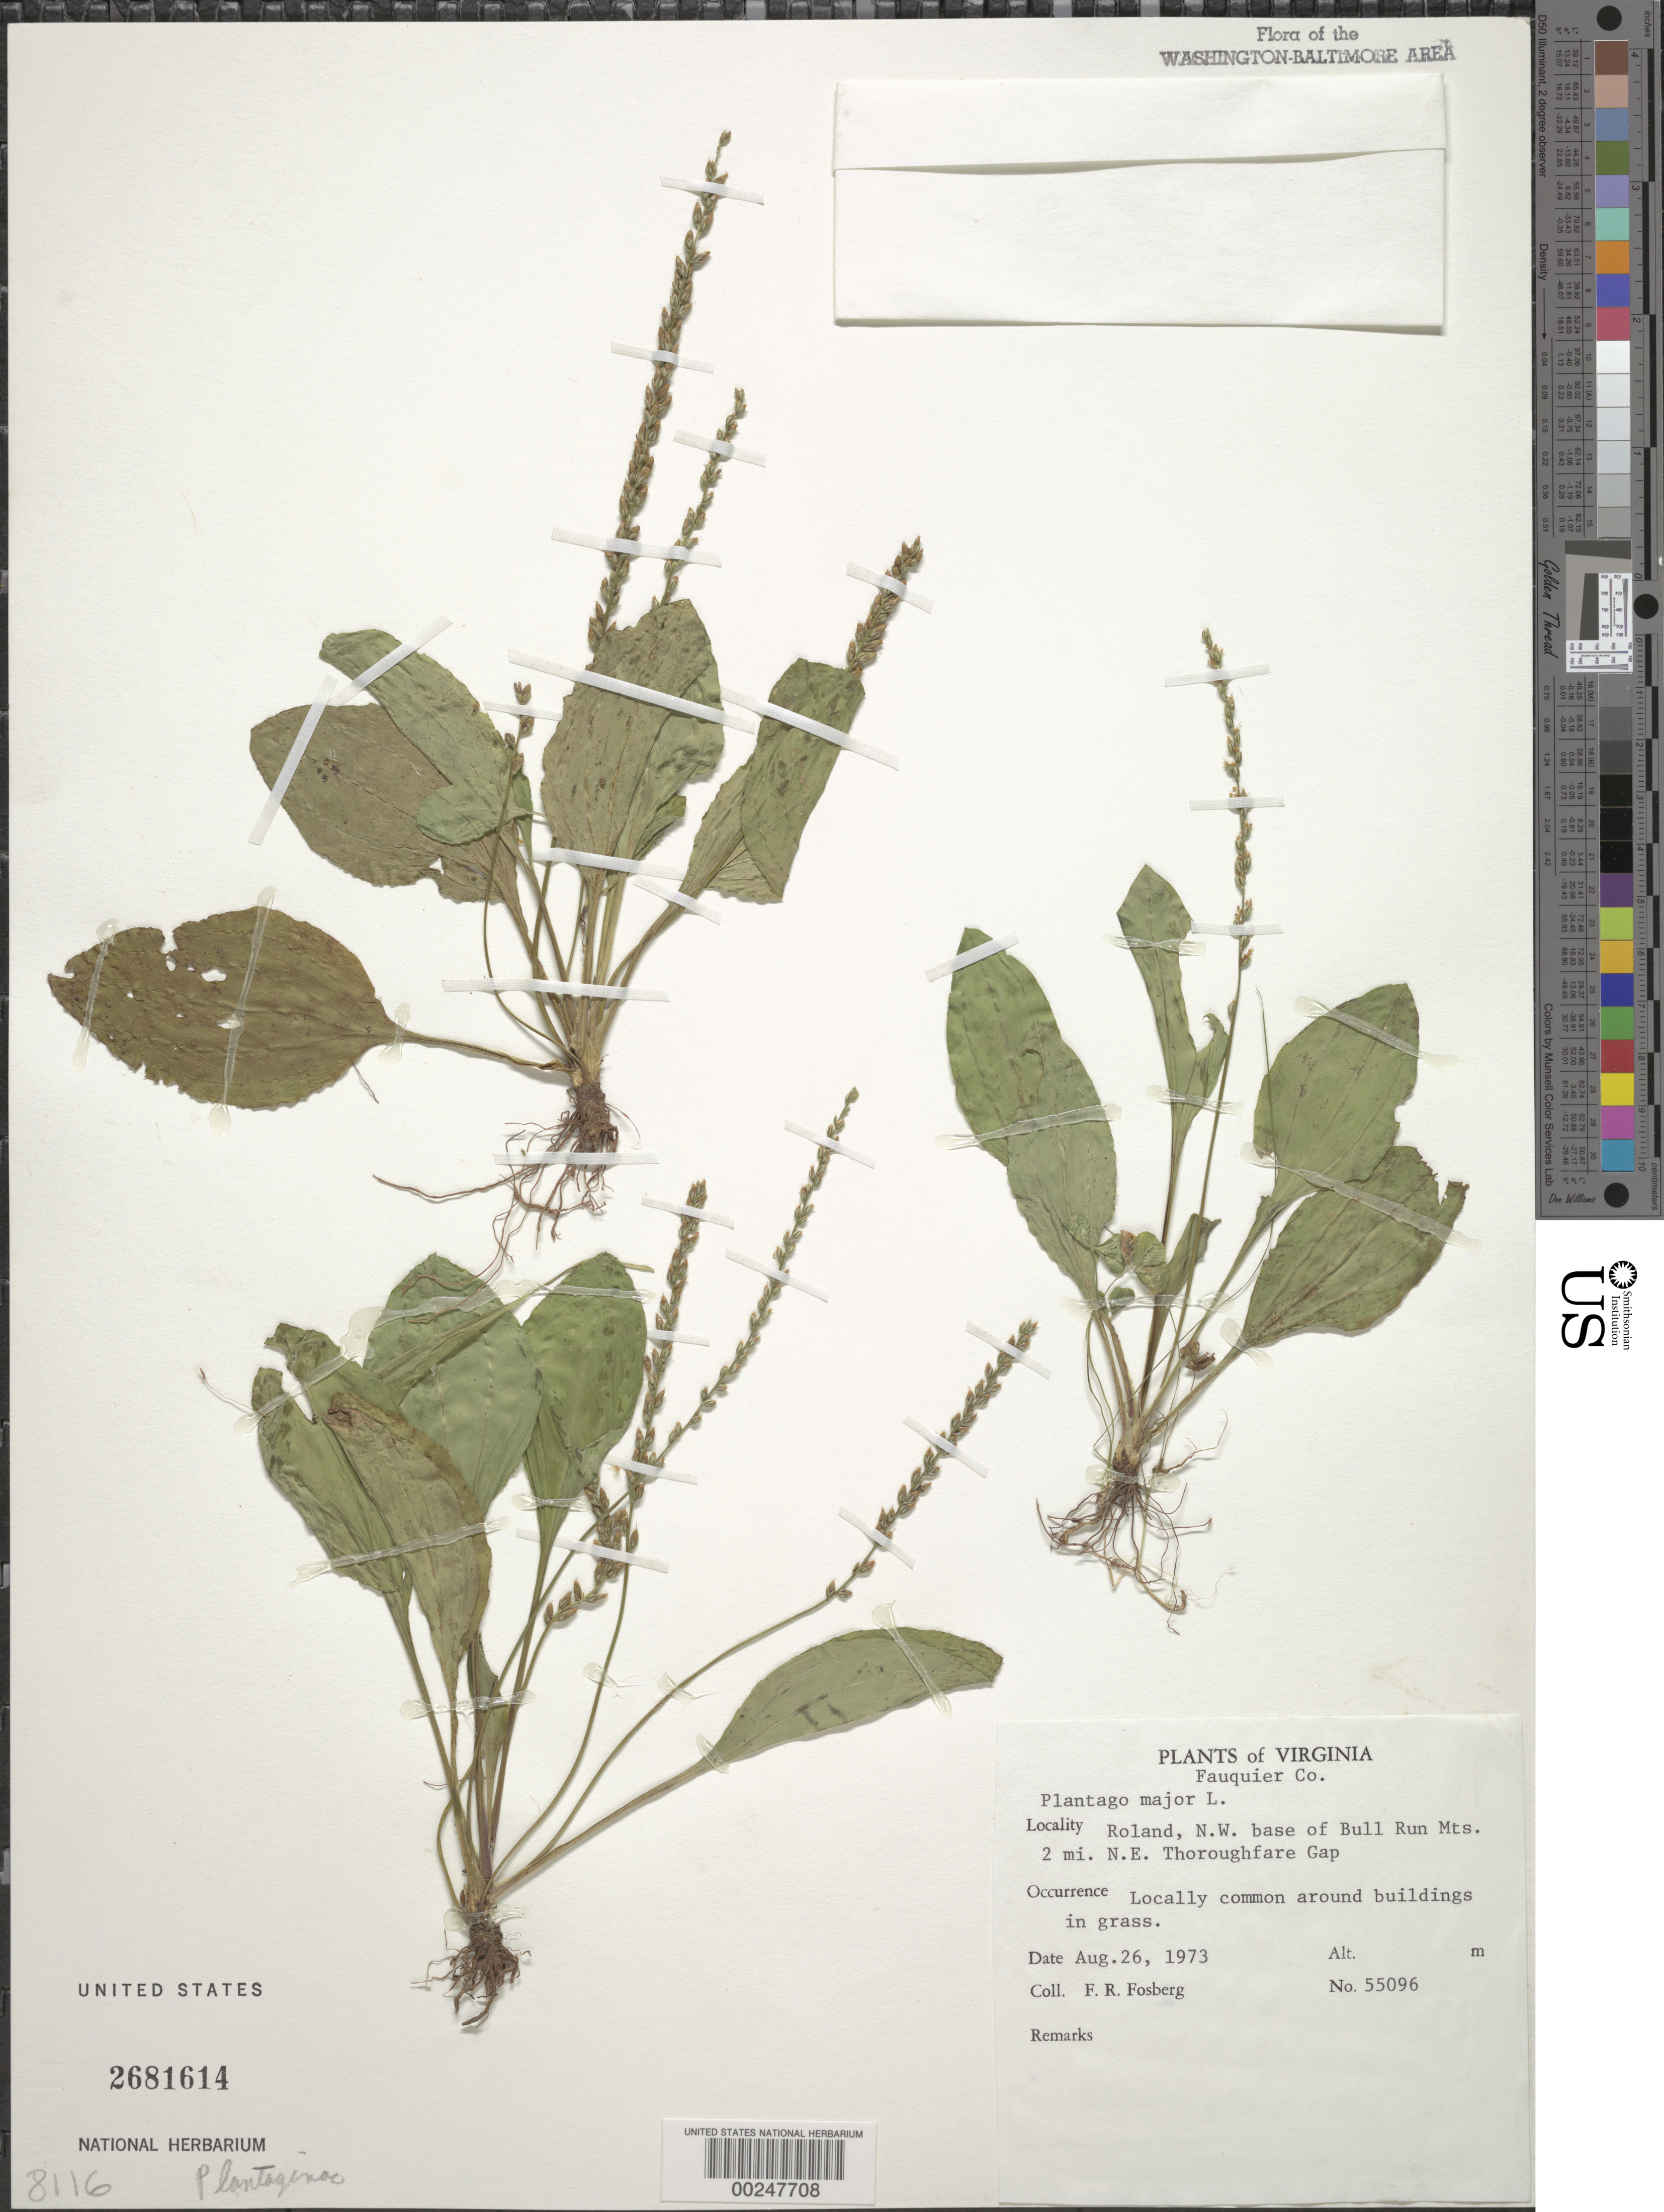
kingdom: Plantae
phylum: Tracheophyta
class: Magnoliopsida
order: Lamiales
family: Plantaginaceae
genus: Plantago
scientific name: Plantago major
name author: L.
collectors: F. R. Fosberg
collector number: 55096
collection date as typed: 26 Aug 1973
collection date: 1973-08-26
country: United States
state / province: Virginia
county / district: Fauquier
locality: Roland, NW base of Bull Run Mts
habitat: Around buildings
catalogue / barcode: US 2681614